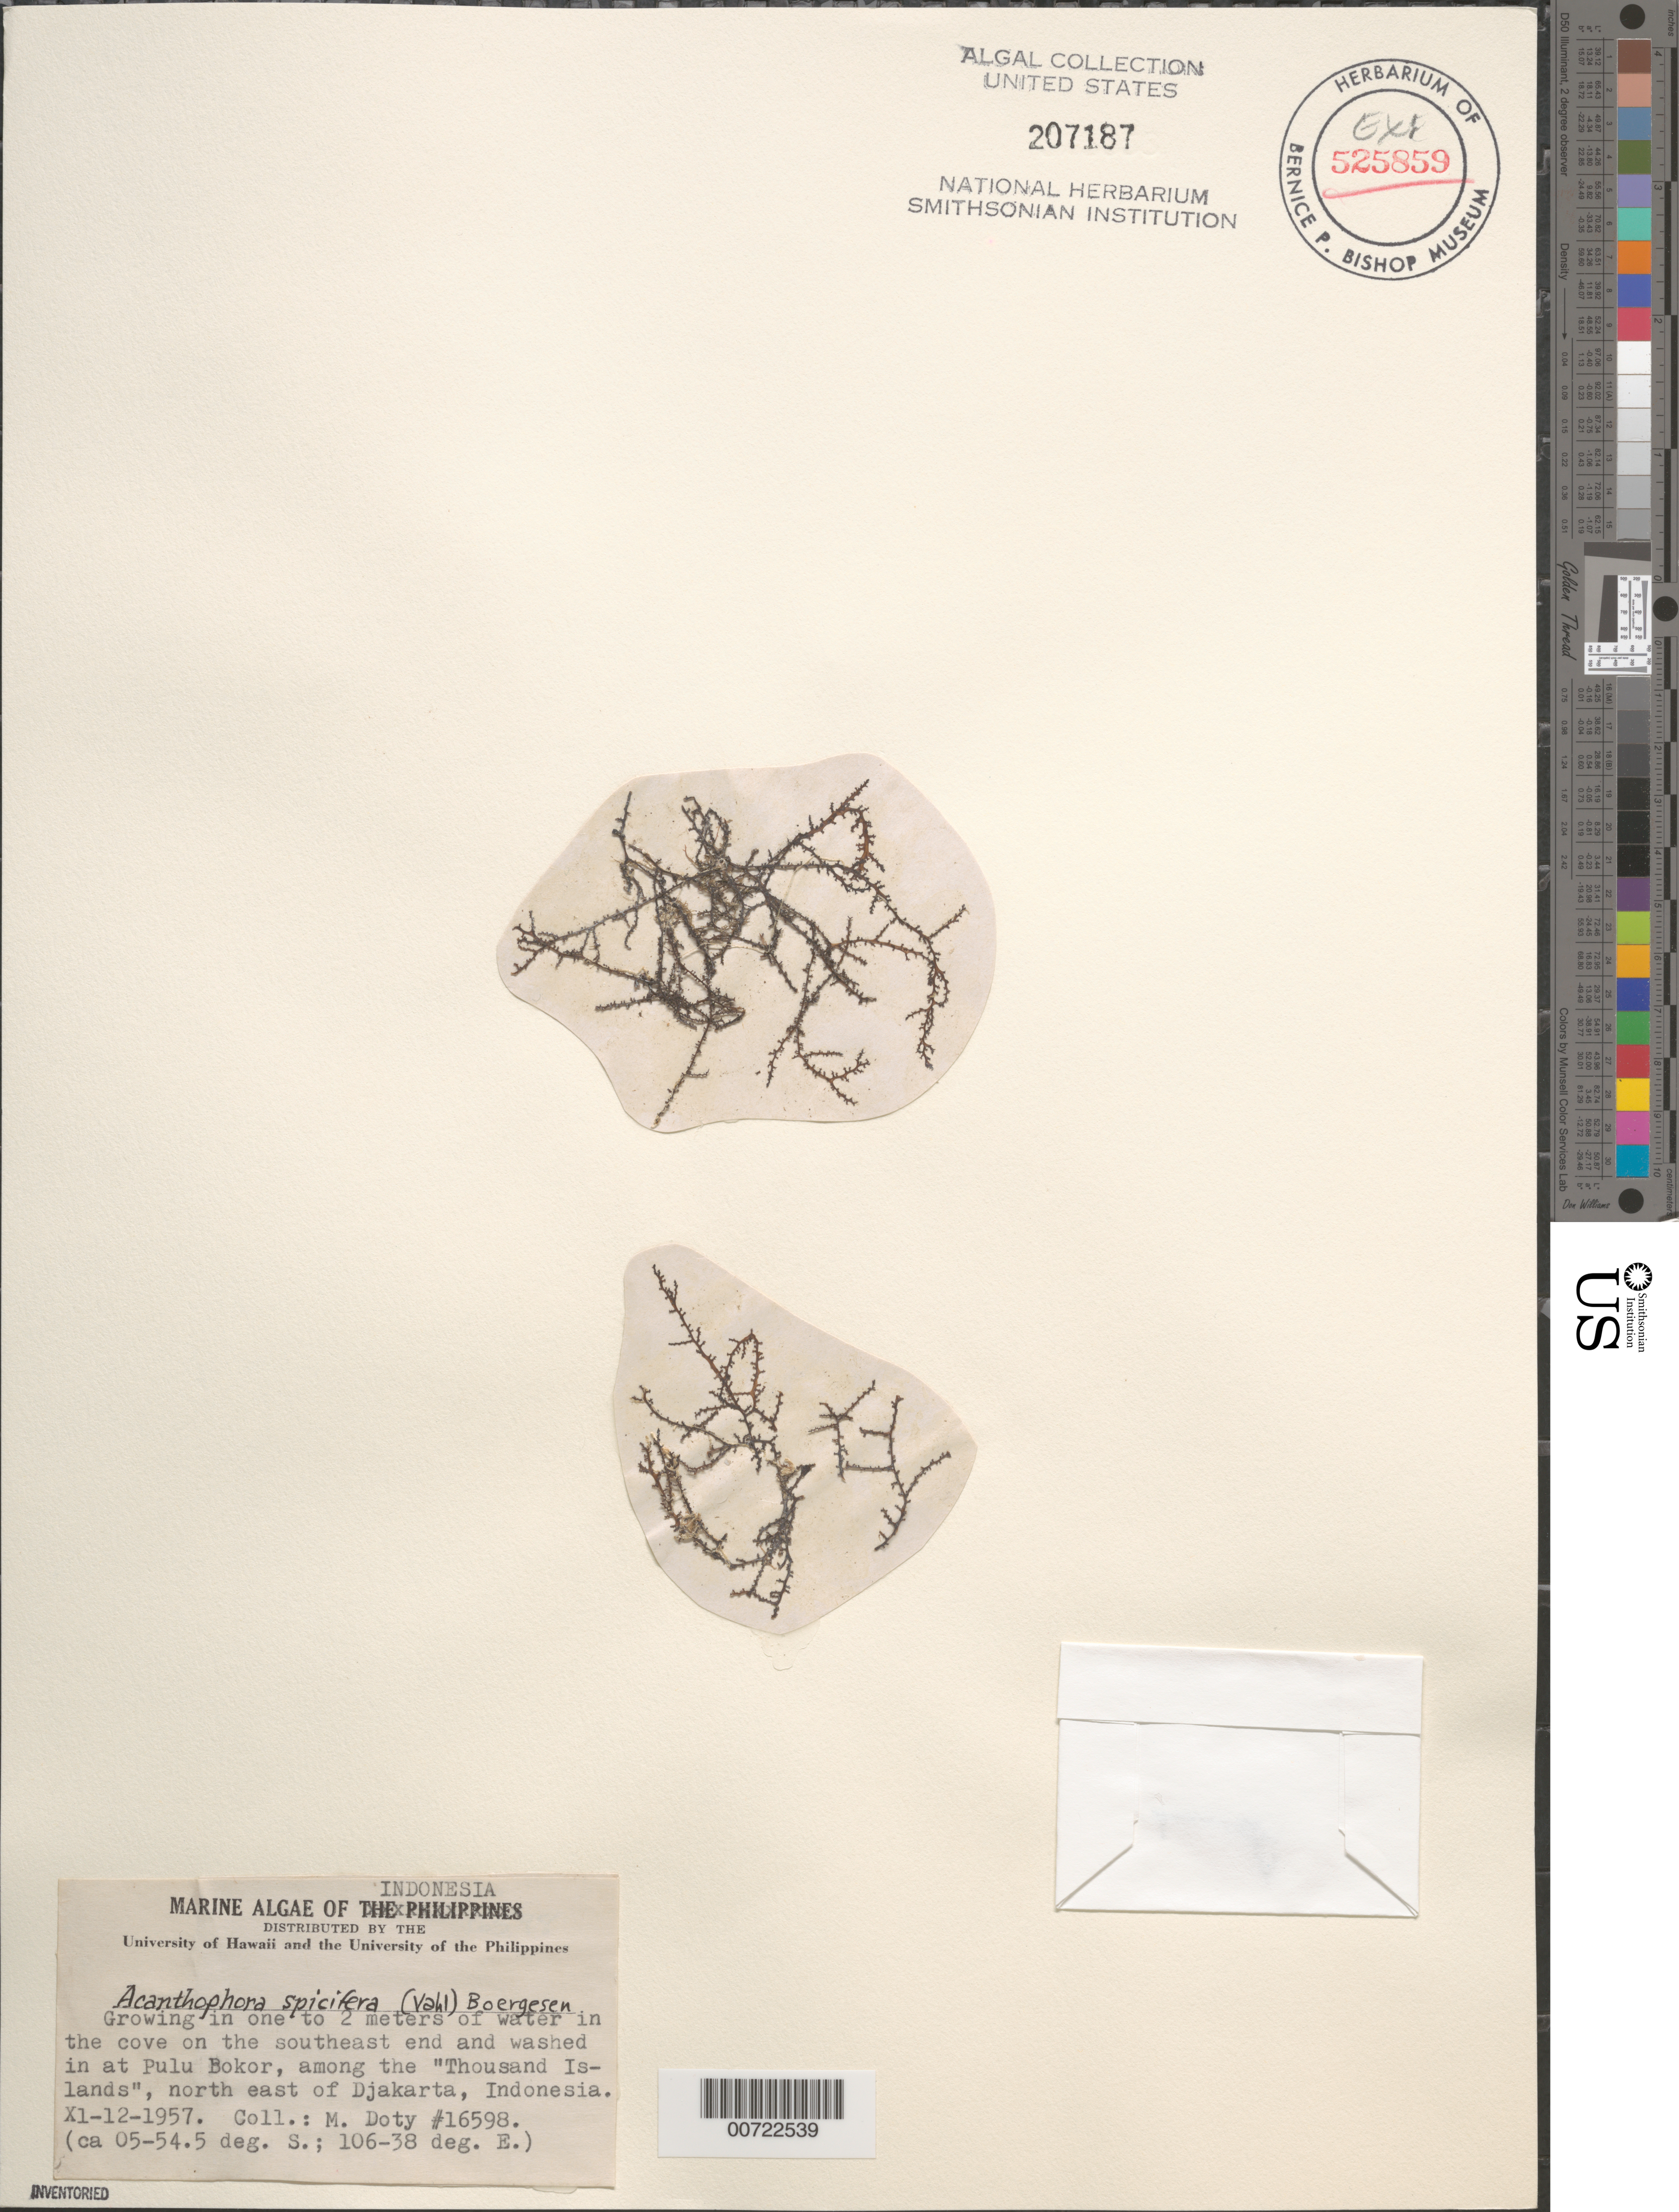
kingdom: Plantae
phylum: Rhodophyta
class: Florideophyceae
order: Ceramiales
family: Rhodomelaceae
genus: Acanthophora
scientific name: Acanthophora spicifera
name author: (Vahl) Børgesen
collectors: M. S. Doty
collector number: MSD 16598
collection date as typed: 12 Nov 1957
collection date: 1957-11-12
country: Indonesia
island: Pulu Bokor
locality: Northeast of Djakarta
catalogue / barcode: US 207187